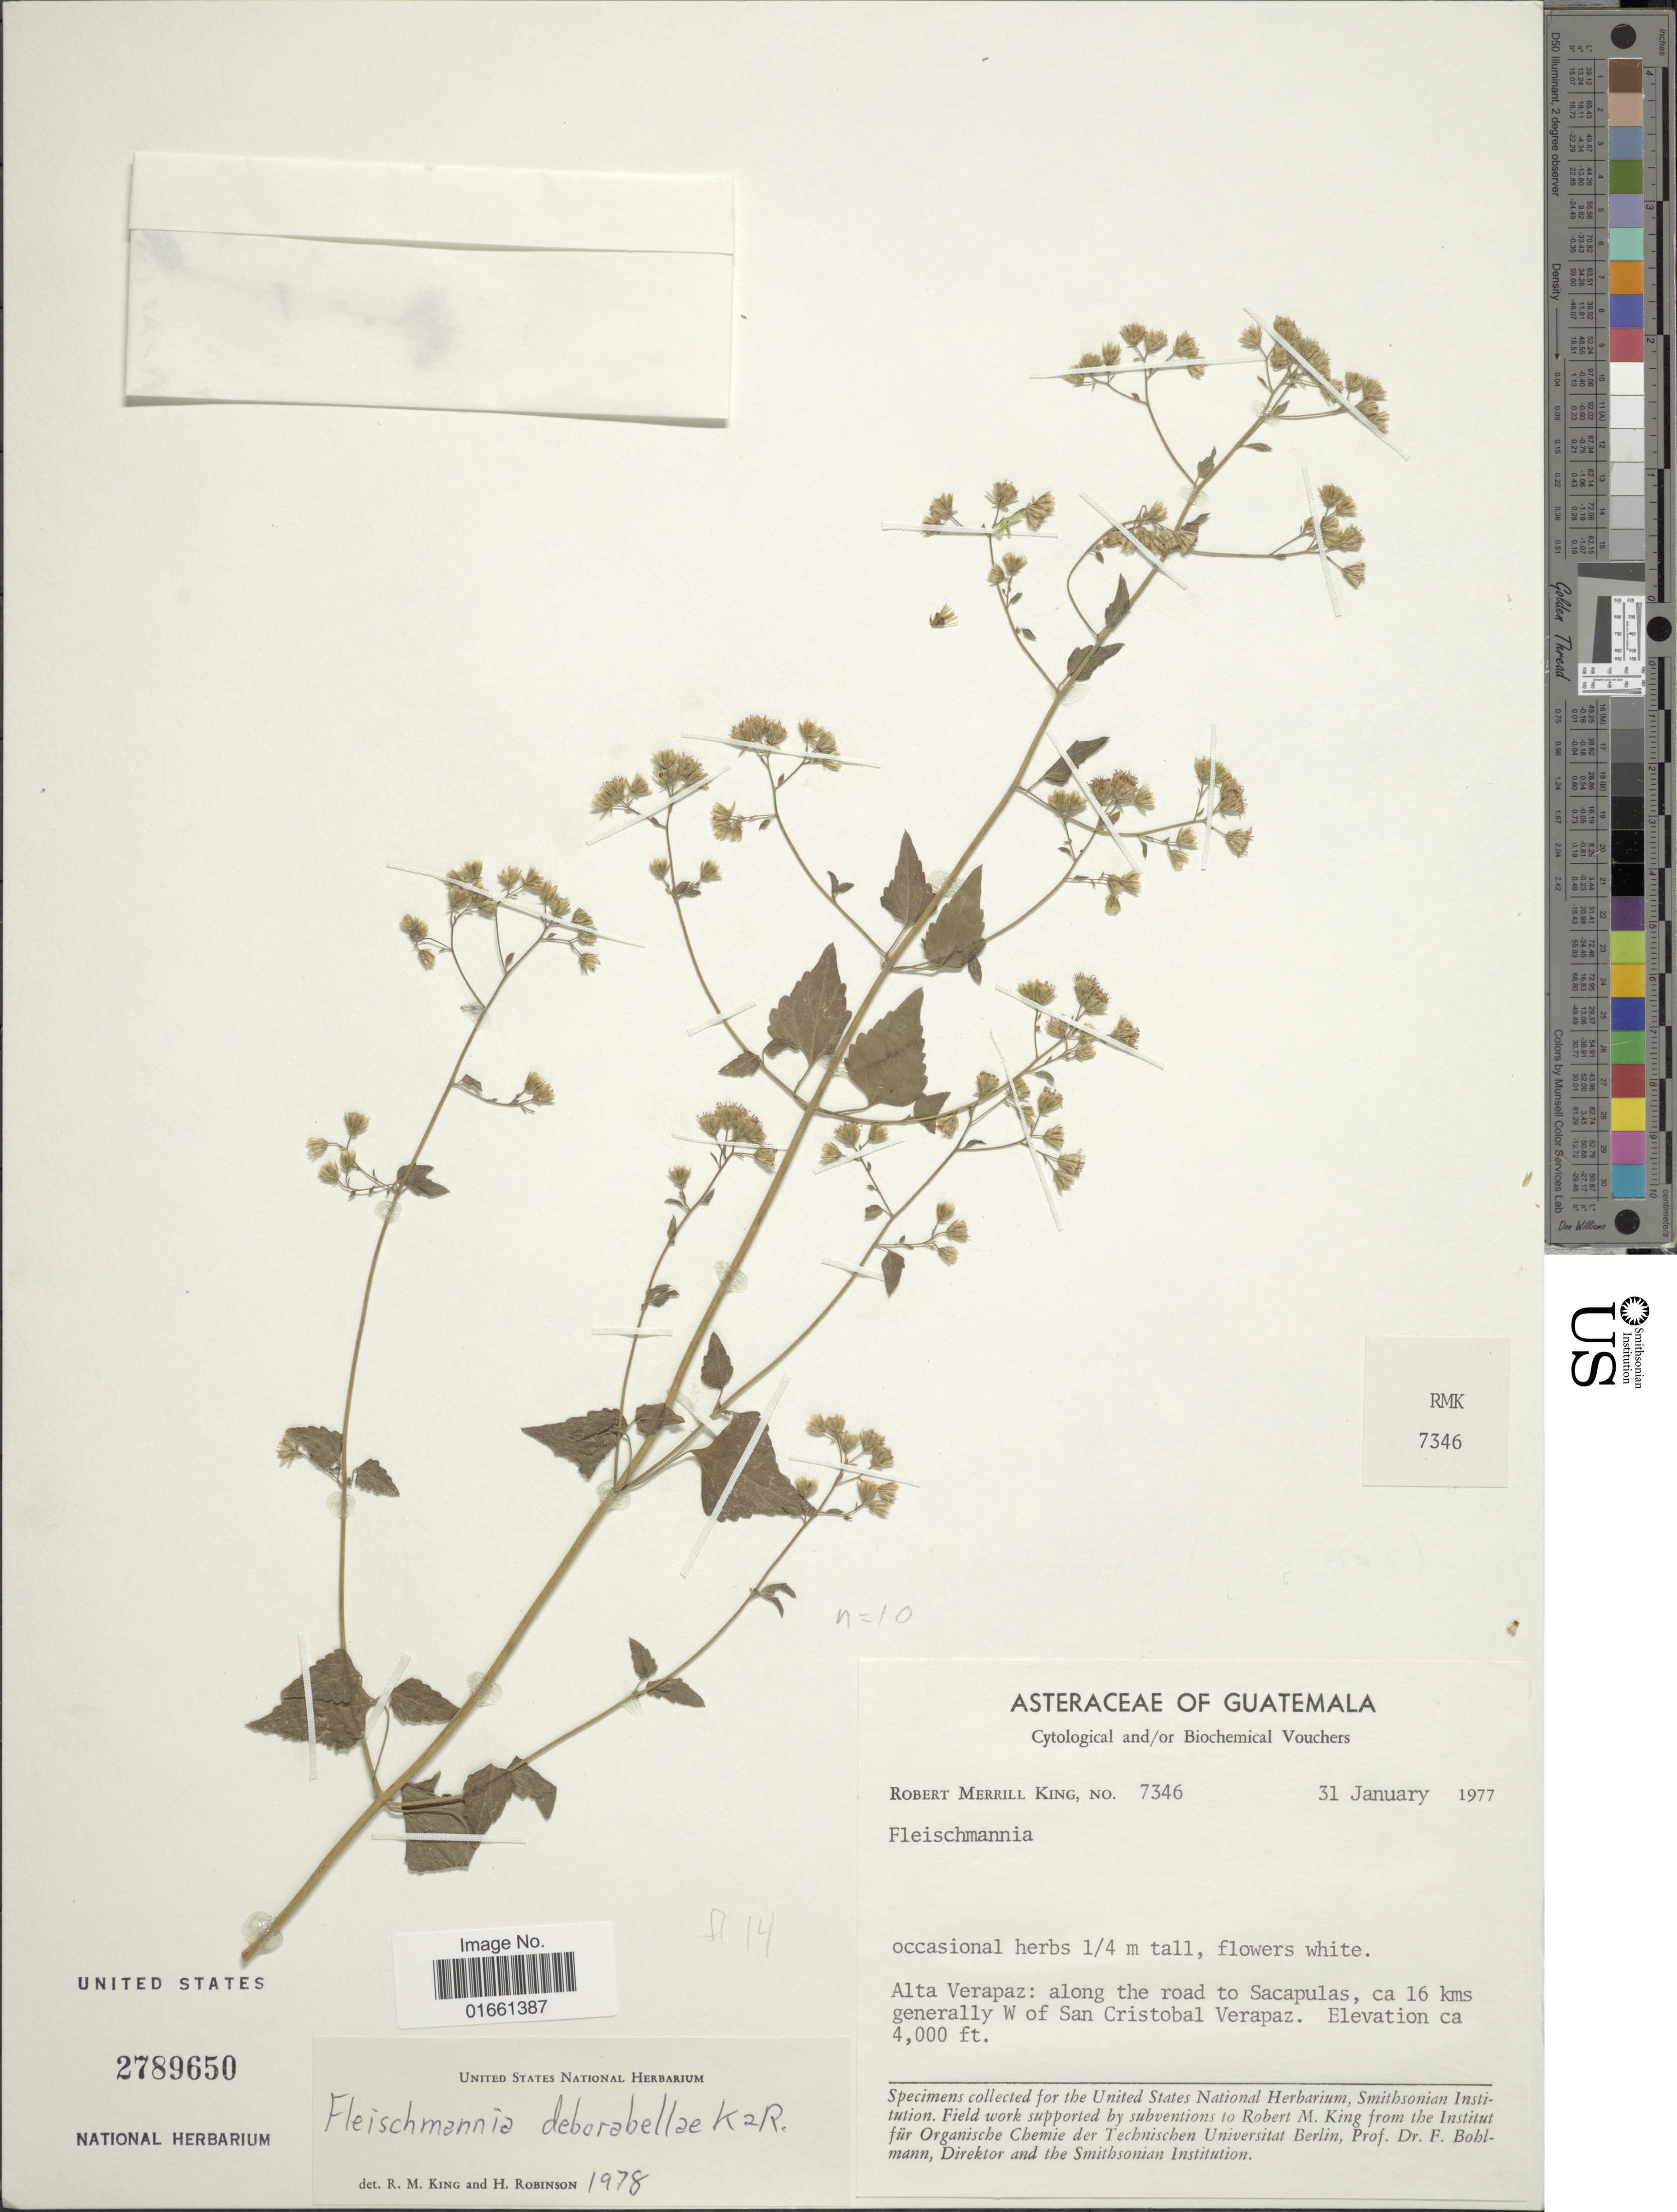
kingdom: Plantae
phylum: Tracheophyta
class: Magnoliopsida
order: Asterales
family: Asteraceae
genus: Fleischmannia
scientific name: Fleischmannia deborabellae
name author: R.M. King & H. Rob.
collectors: R. M. King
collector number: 7346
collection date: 1977-01-31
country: Guatemala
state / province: Alta Verapaz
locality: Along the road to Sacapulas, ca 16 kms generally W of San Cristobal Verapaz.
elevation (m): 1219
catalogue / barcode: US 2789650